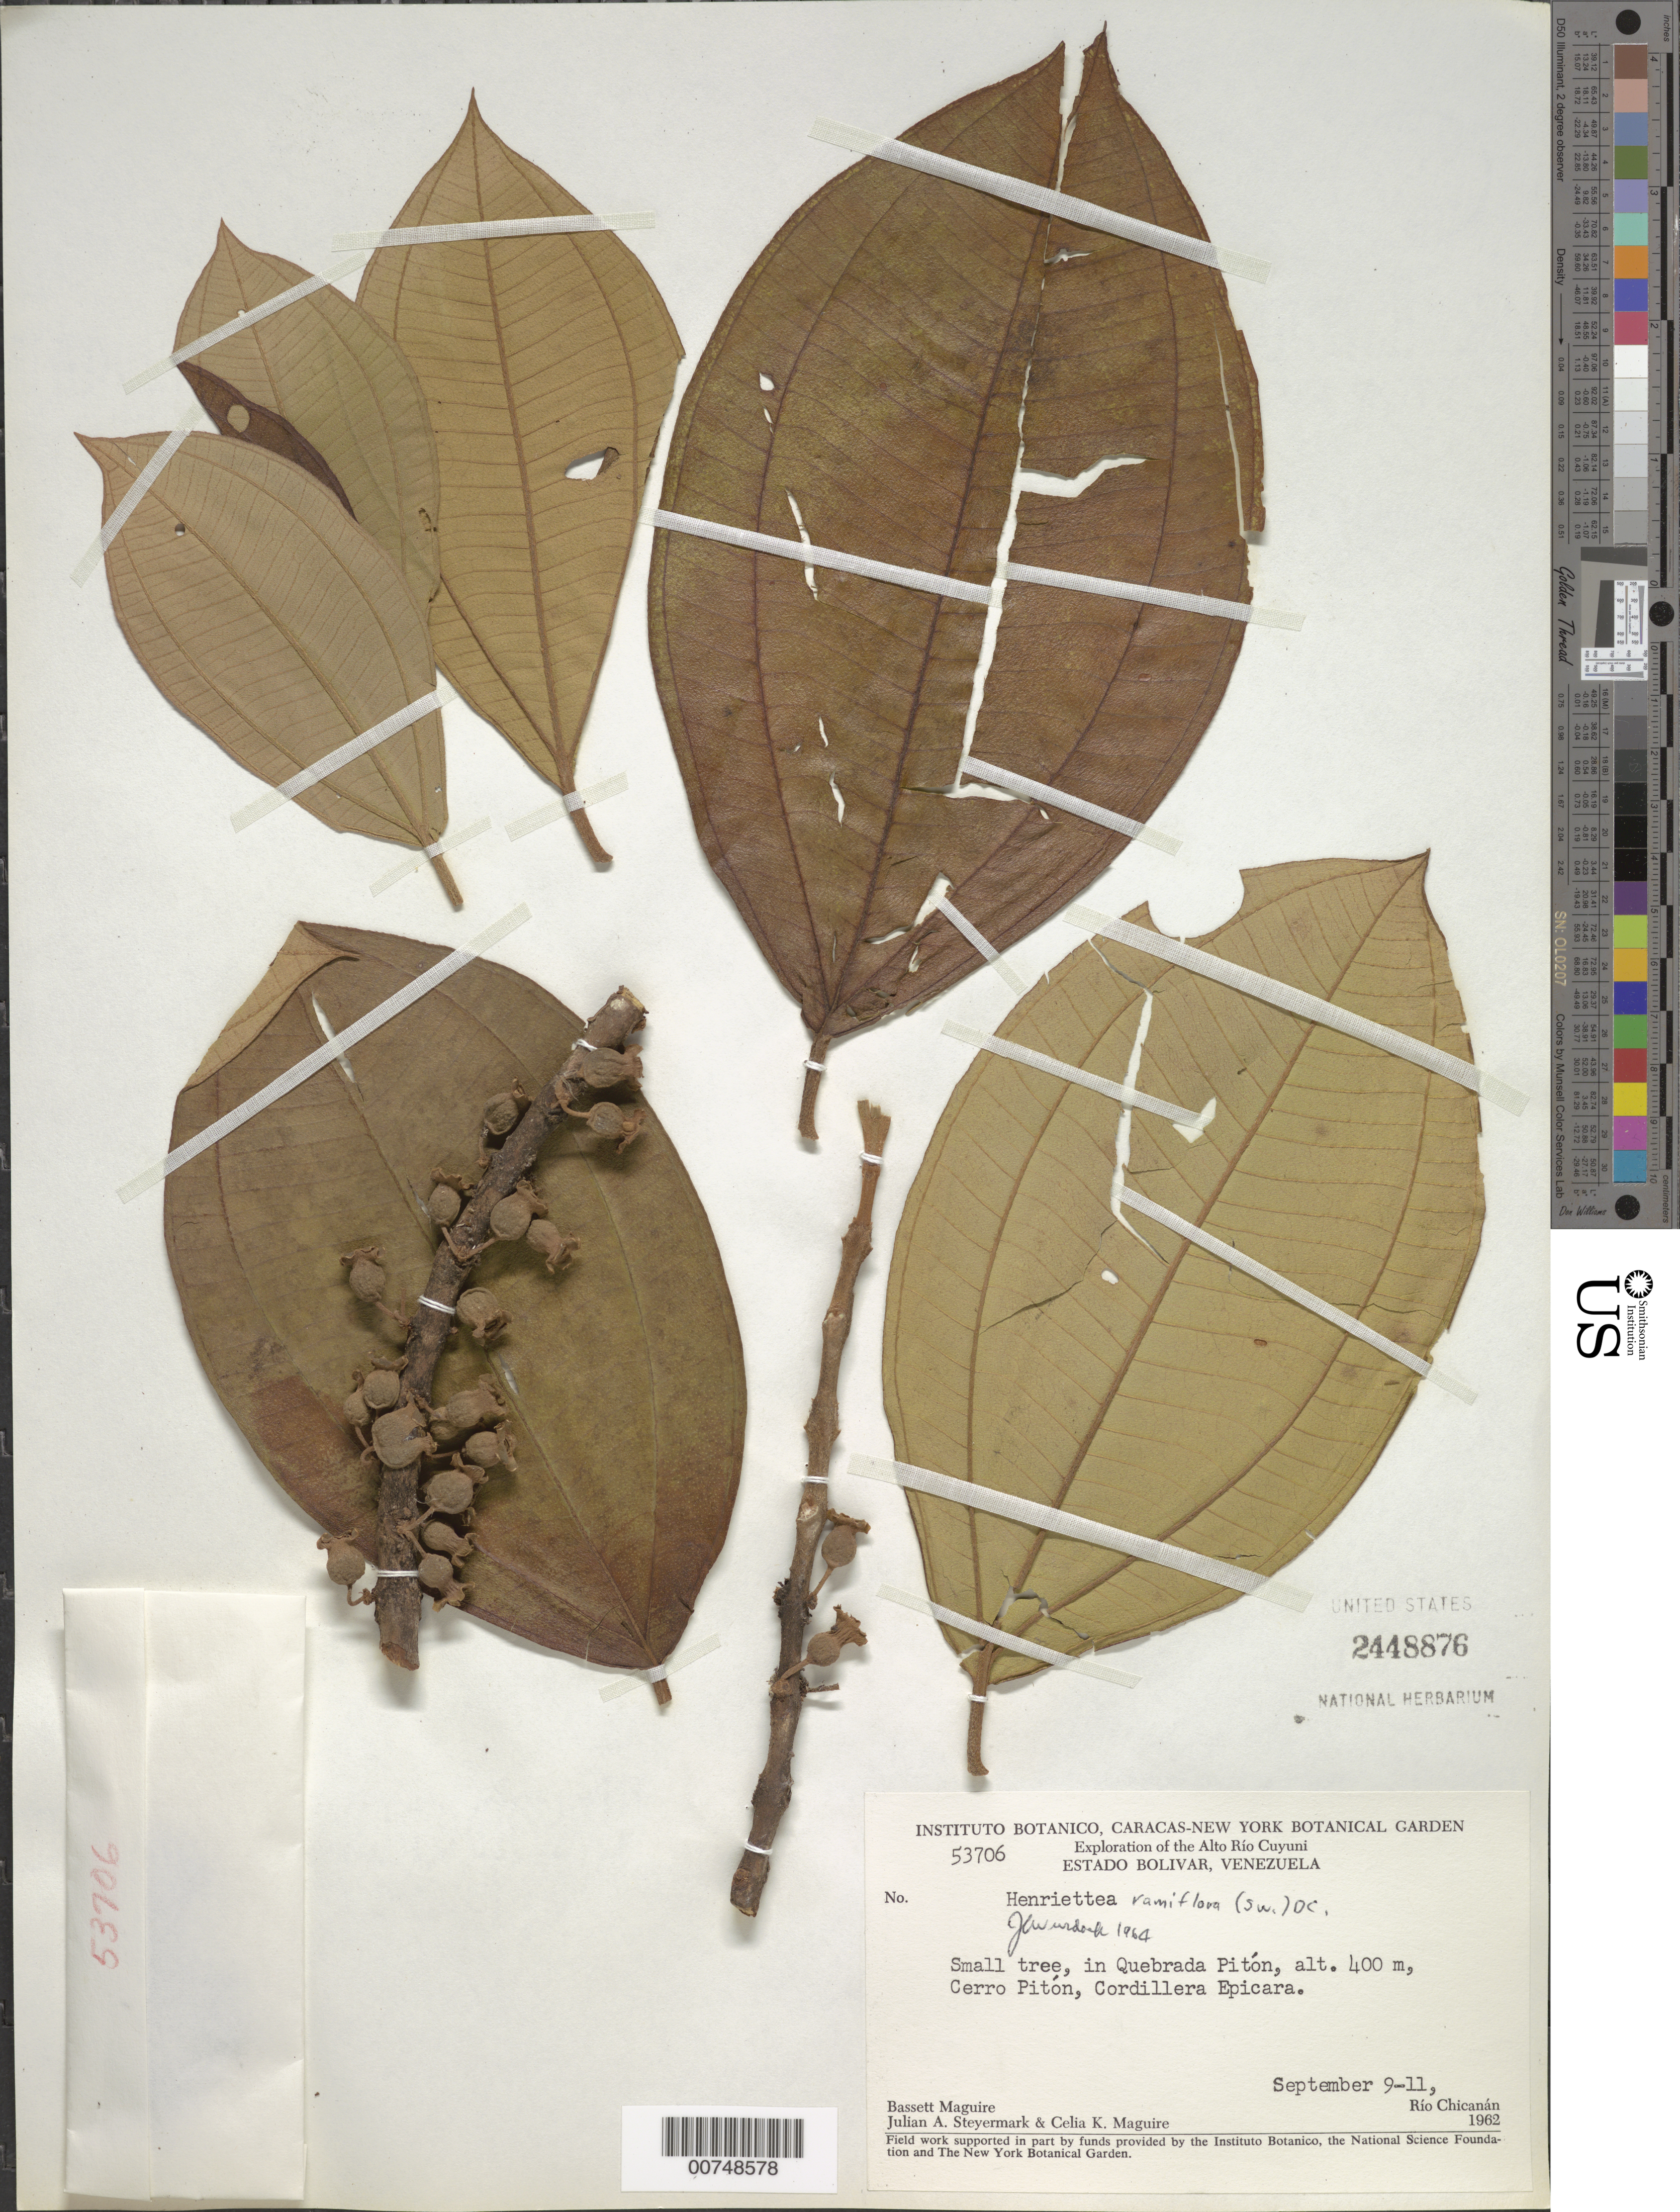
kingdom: Plantae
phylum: Tracheophyta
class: Magnoliopsida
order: Myrtales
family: Melastomataceae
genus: Henriettea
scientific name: Henriettea ramiflora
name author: (Sw.) DC.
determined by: Wurdack, John J., (US), US (UNITED STATES)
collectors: B. Maguire, J. Steyermark & C. K. Maguire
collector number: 53706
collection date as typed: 9-Sep-62 to 11-Sep-62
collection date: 1962-09-09/1962-09-11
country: Venezuela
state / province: Bolívar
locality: Alto Río Cuyuni, Quebrada Pitón, Cerro Pitón, Cordillera Epicara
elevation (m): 400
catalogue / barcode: US 2448876